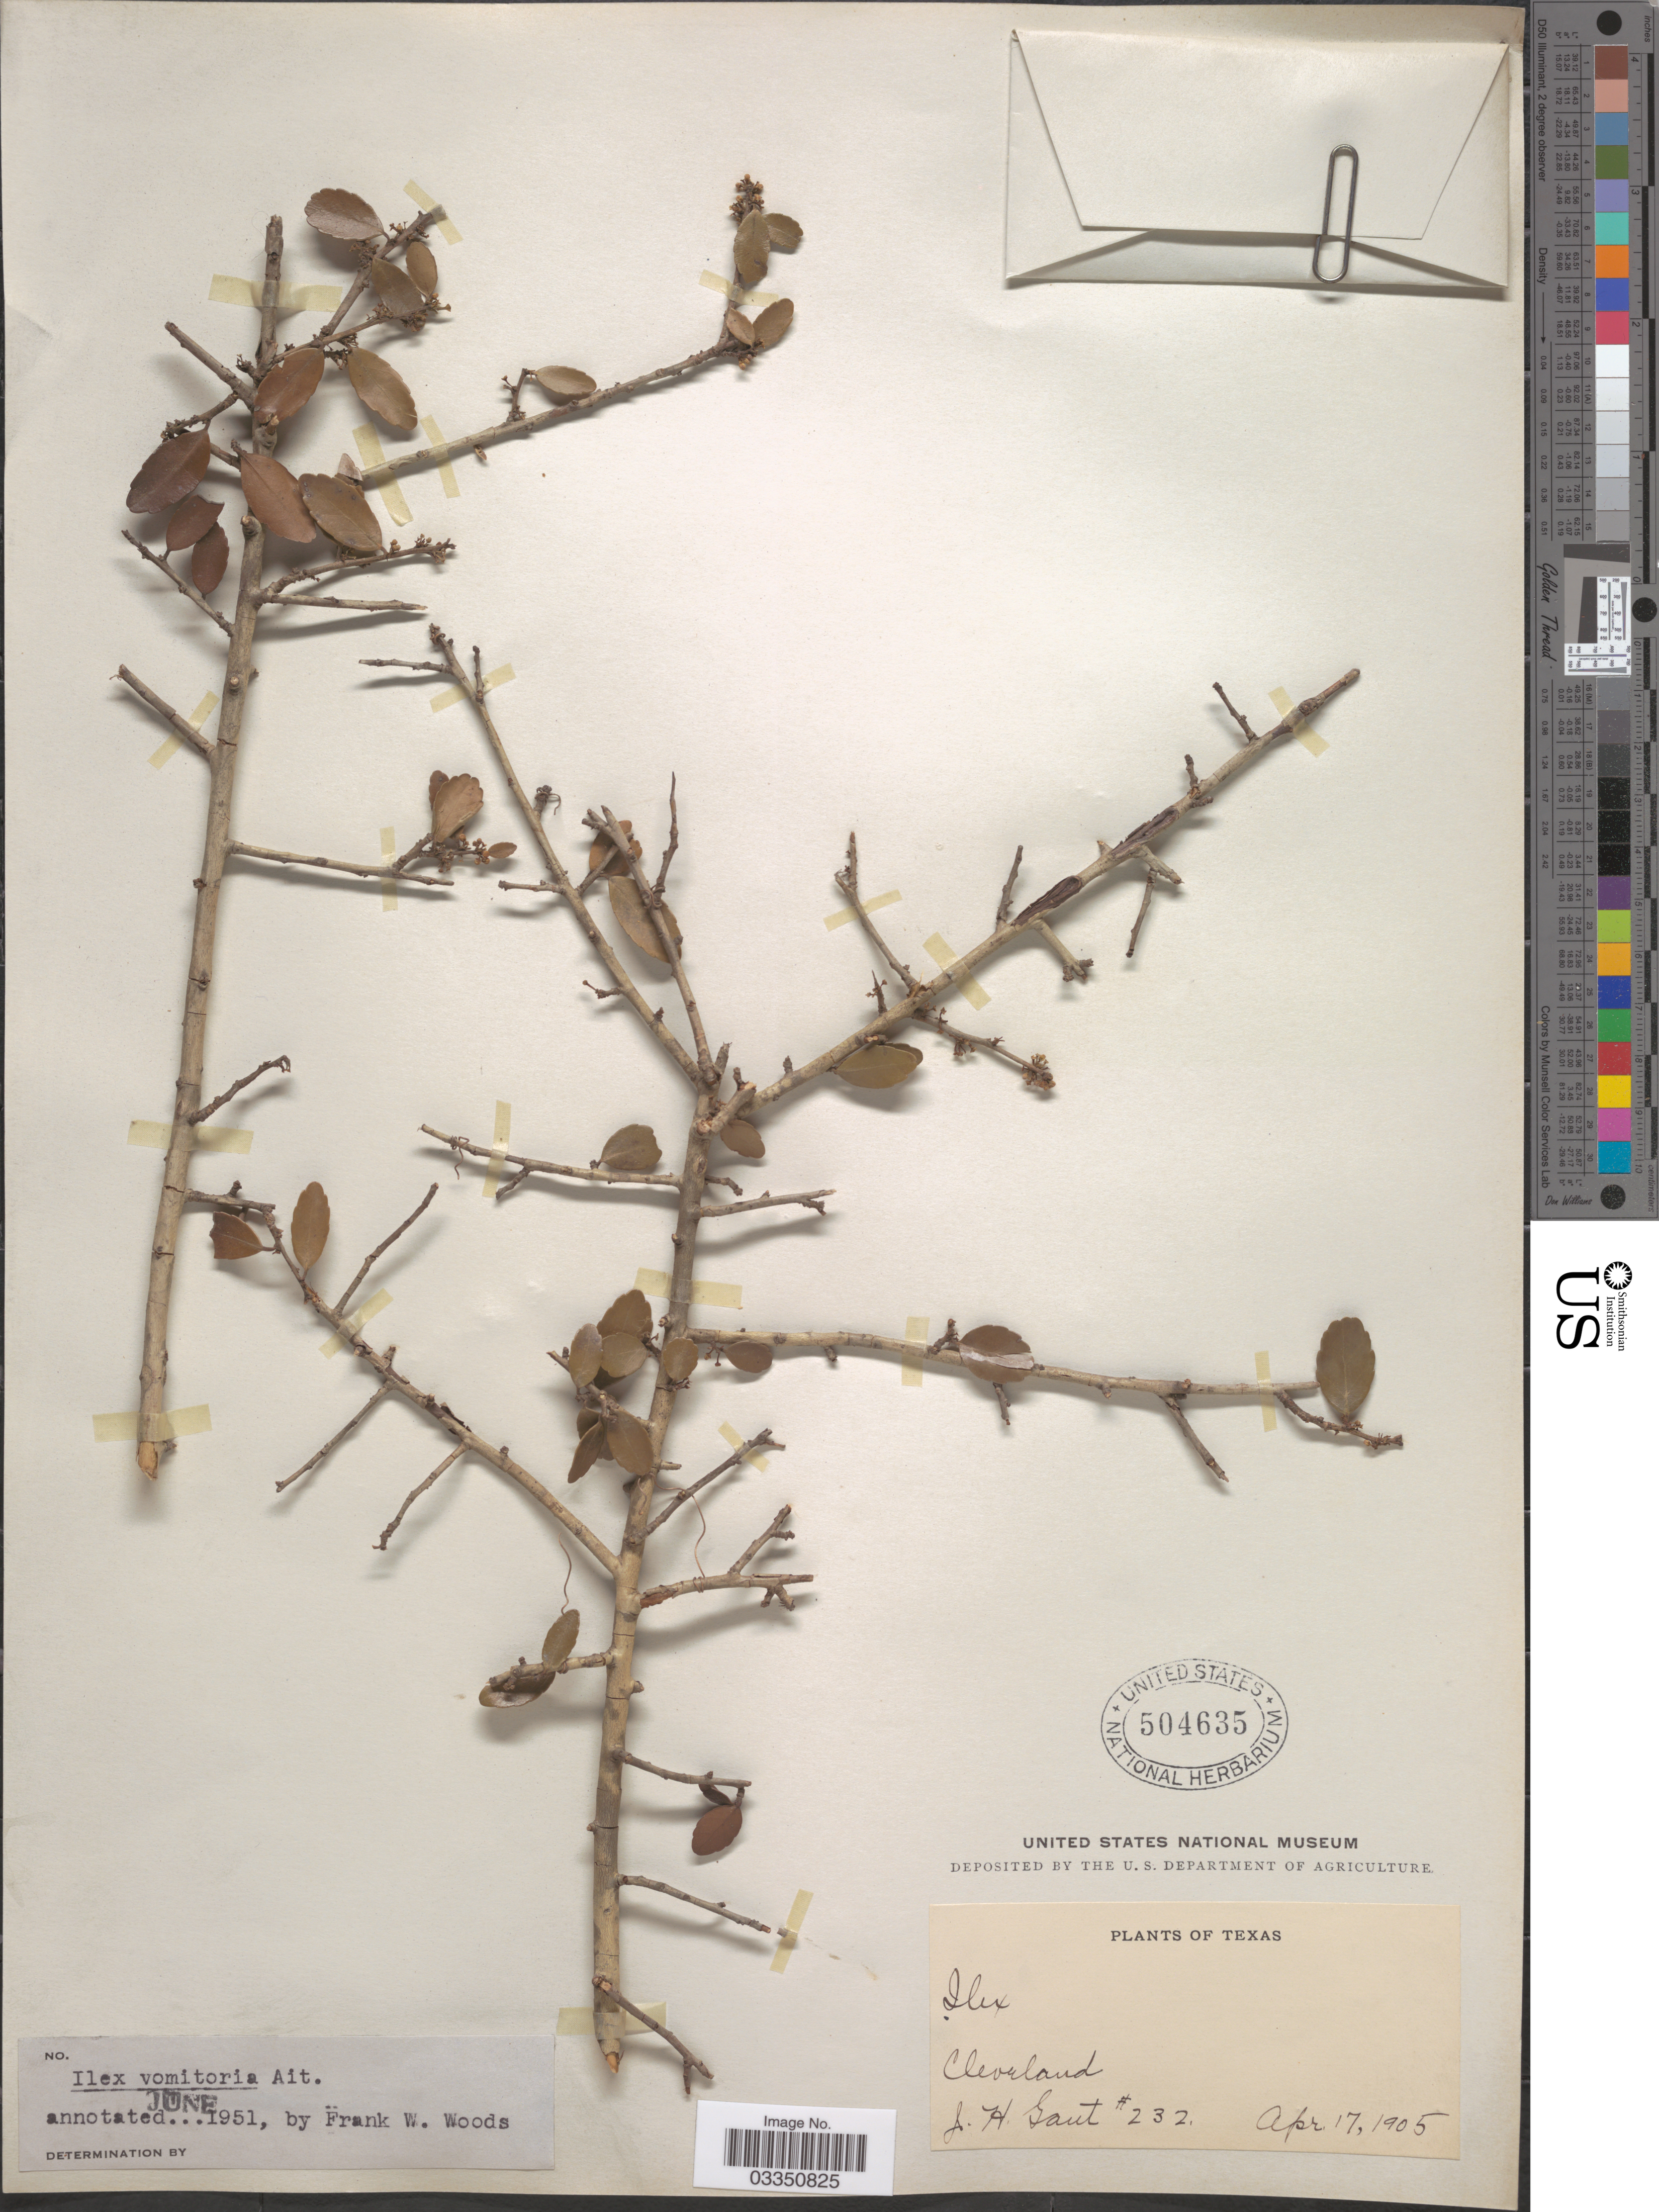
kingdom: Plantae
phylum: Tracheophyta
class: Magnoliopsida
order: Aquifoliales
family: Aquifoliaceae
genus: Ilex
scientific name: Ilex vomitoria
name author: Aiton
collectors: J. Gaut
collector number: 232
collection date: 1905-04-17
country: United States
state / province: Texas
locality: Cleveland.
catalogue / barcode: US 504635